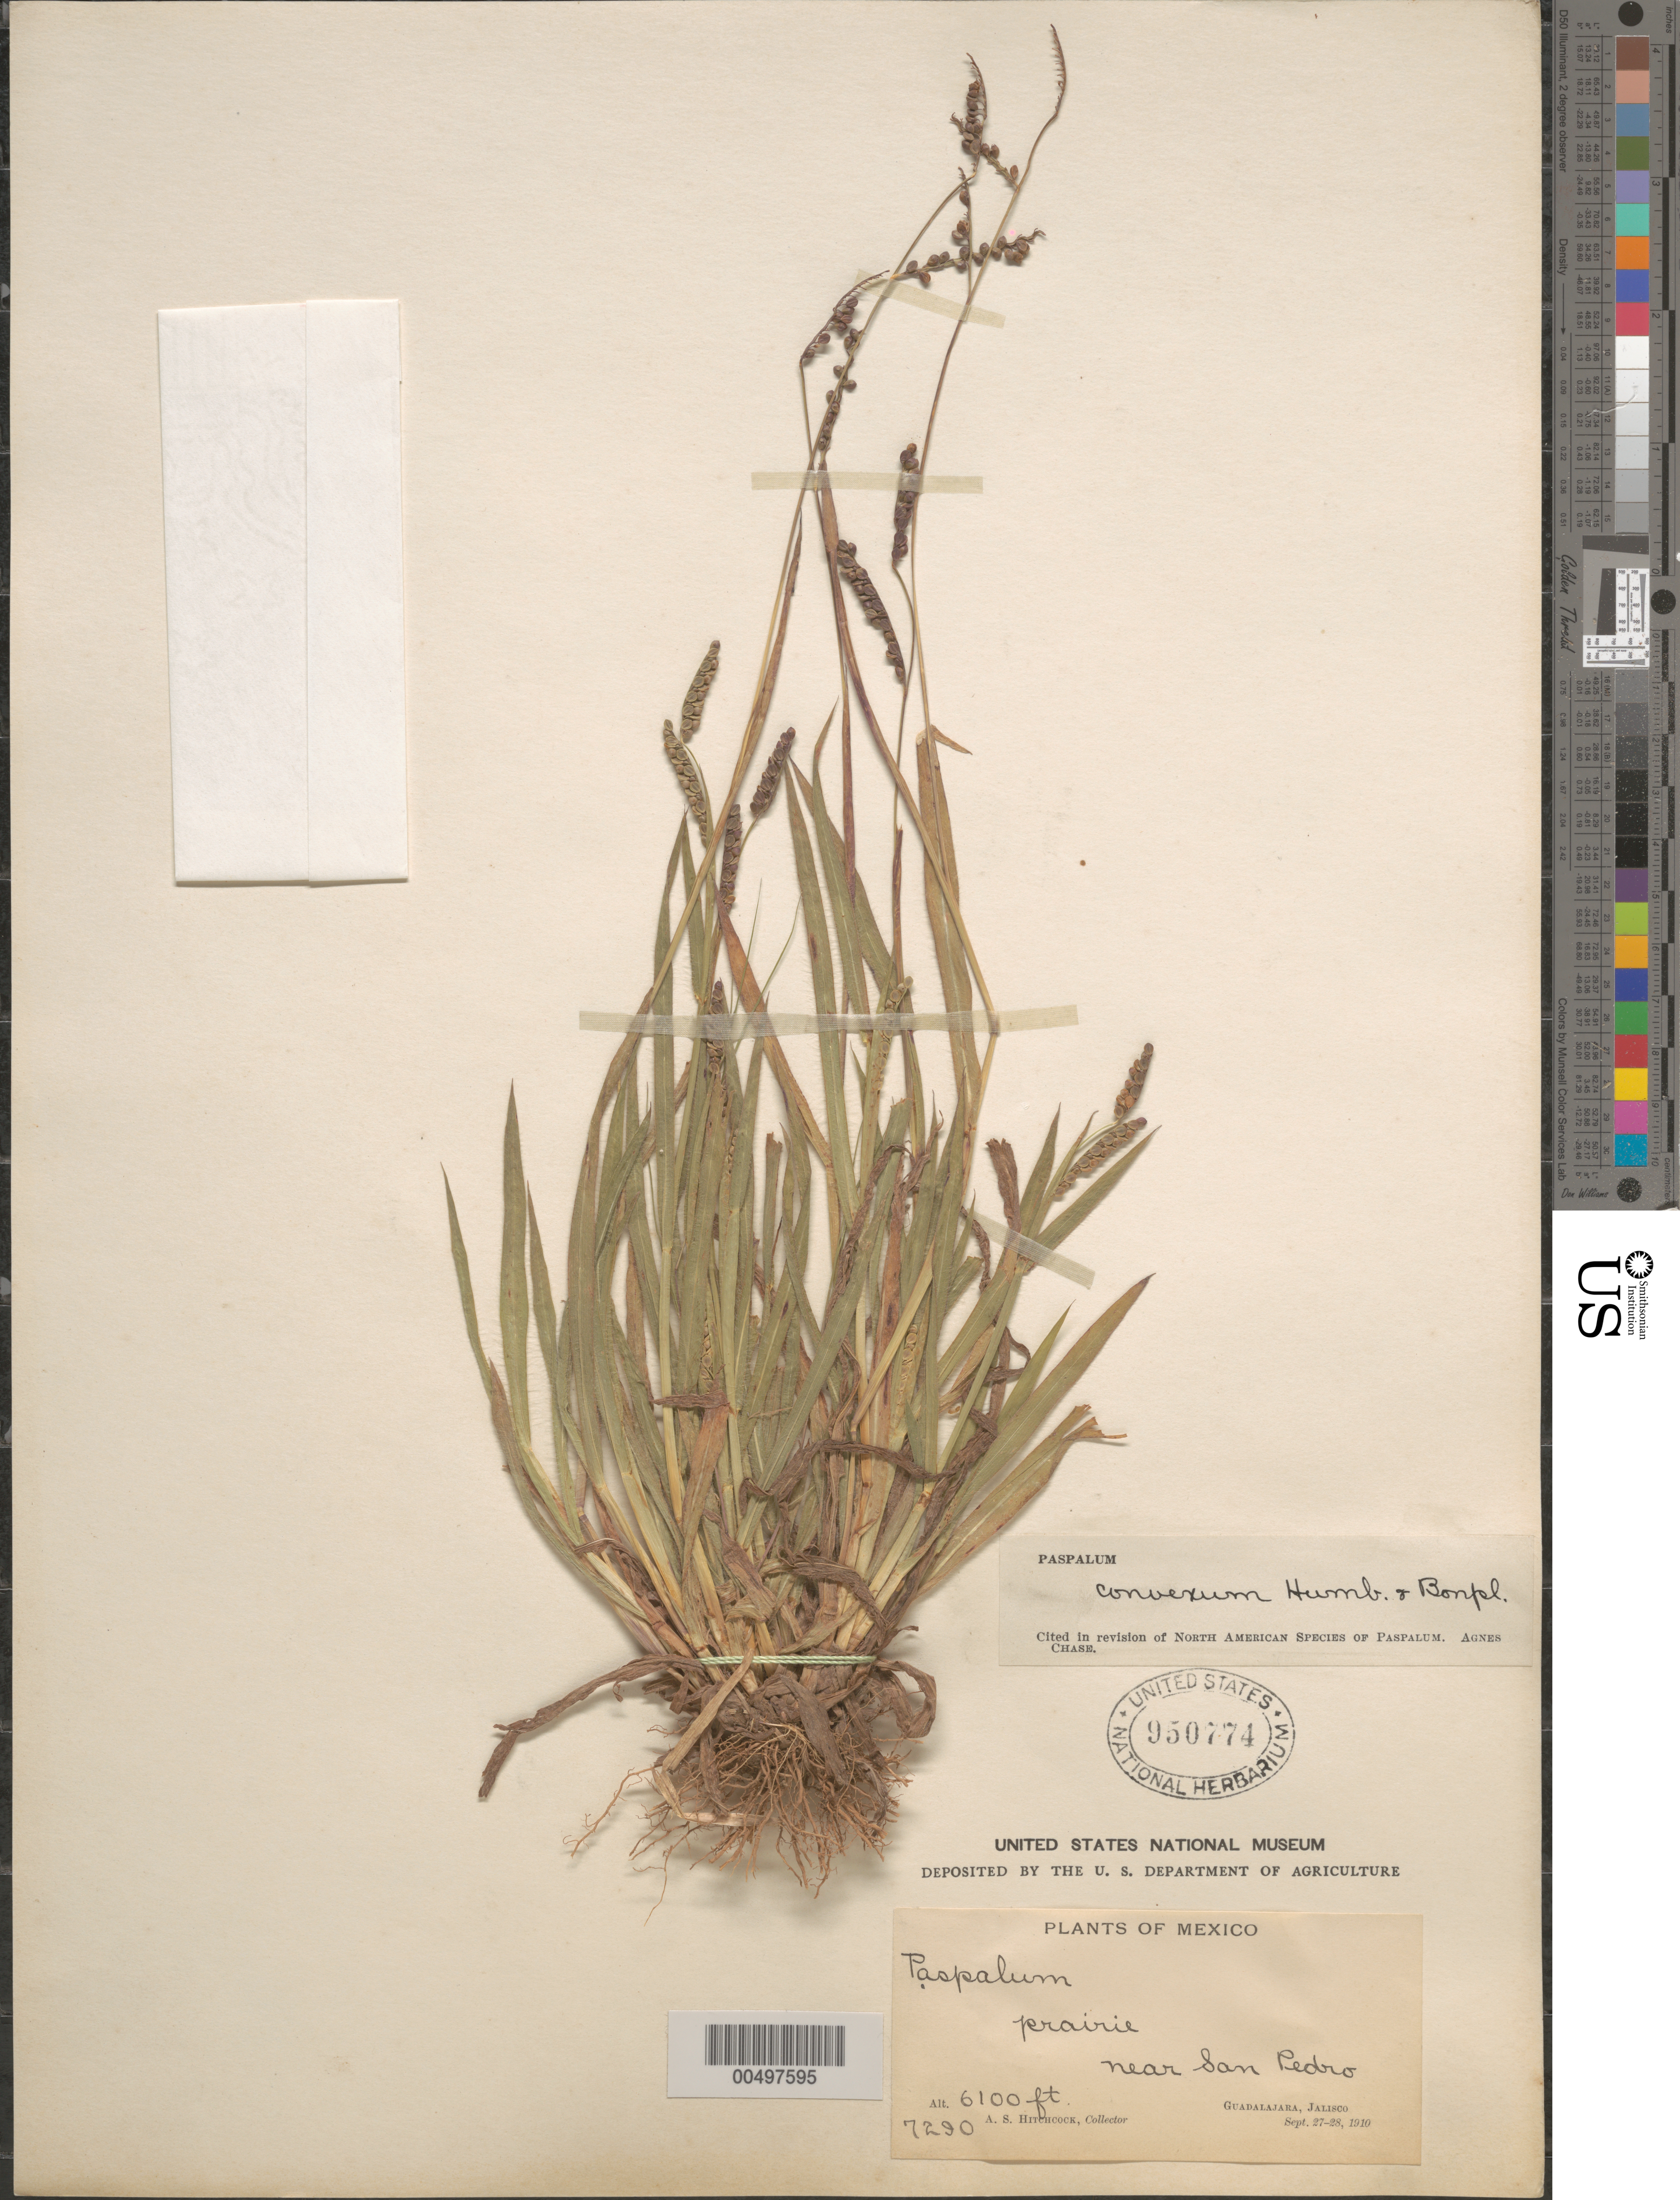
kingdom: Plantae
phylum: Tracheophyta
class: Liliopsida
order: Poales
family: Poaceae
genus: Paspalum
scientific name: Paspalum convexum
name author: Humb. & Bonpl. ex Flüggé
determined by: Chase, [M.] Agnes, (US)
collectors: A. S. Hitchcock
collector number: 7290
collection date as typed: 27 Sep 1910 to 28 Sep 1910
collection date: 1910-09-27/1910-09-28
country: Mexico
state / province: Jalisco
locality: Near San Pedro, Guadalajara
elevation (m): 1859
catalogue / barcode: US 950774